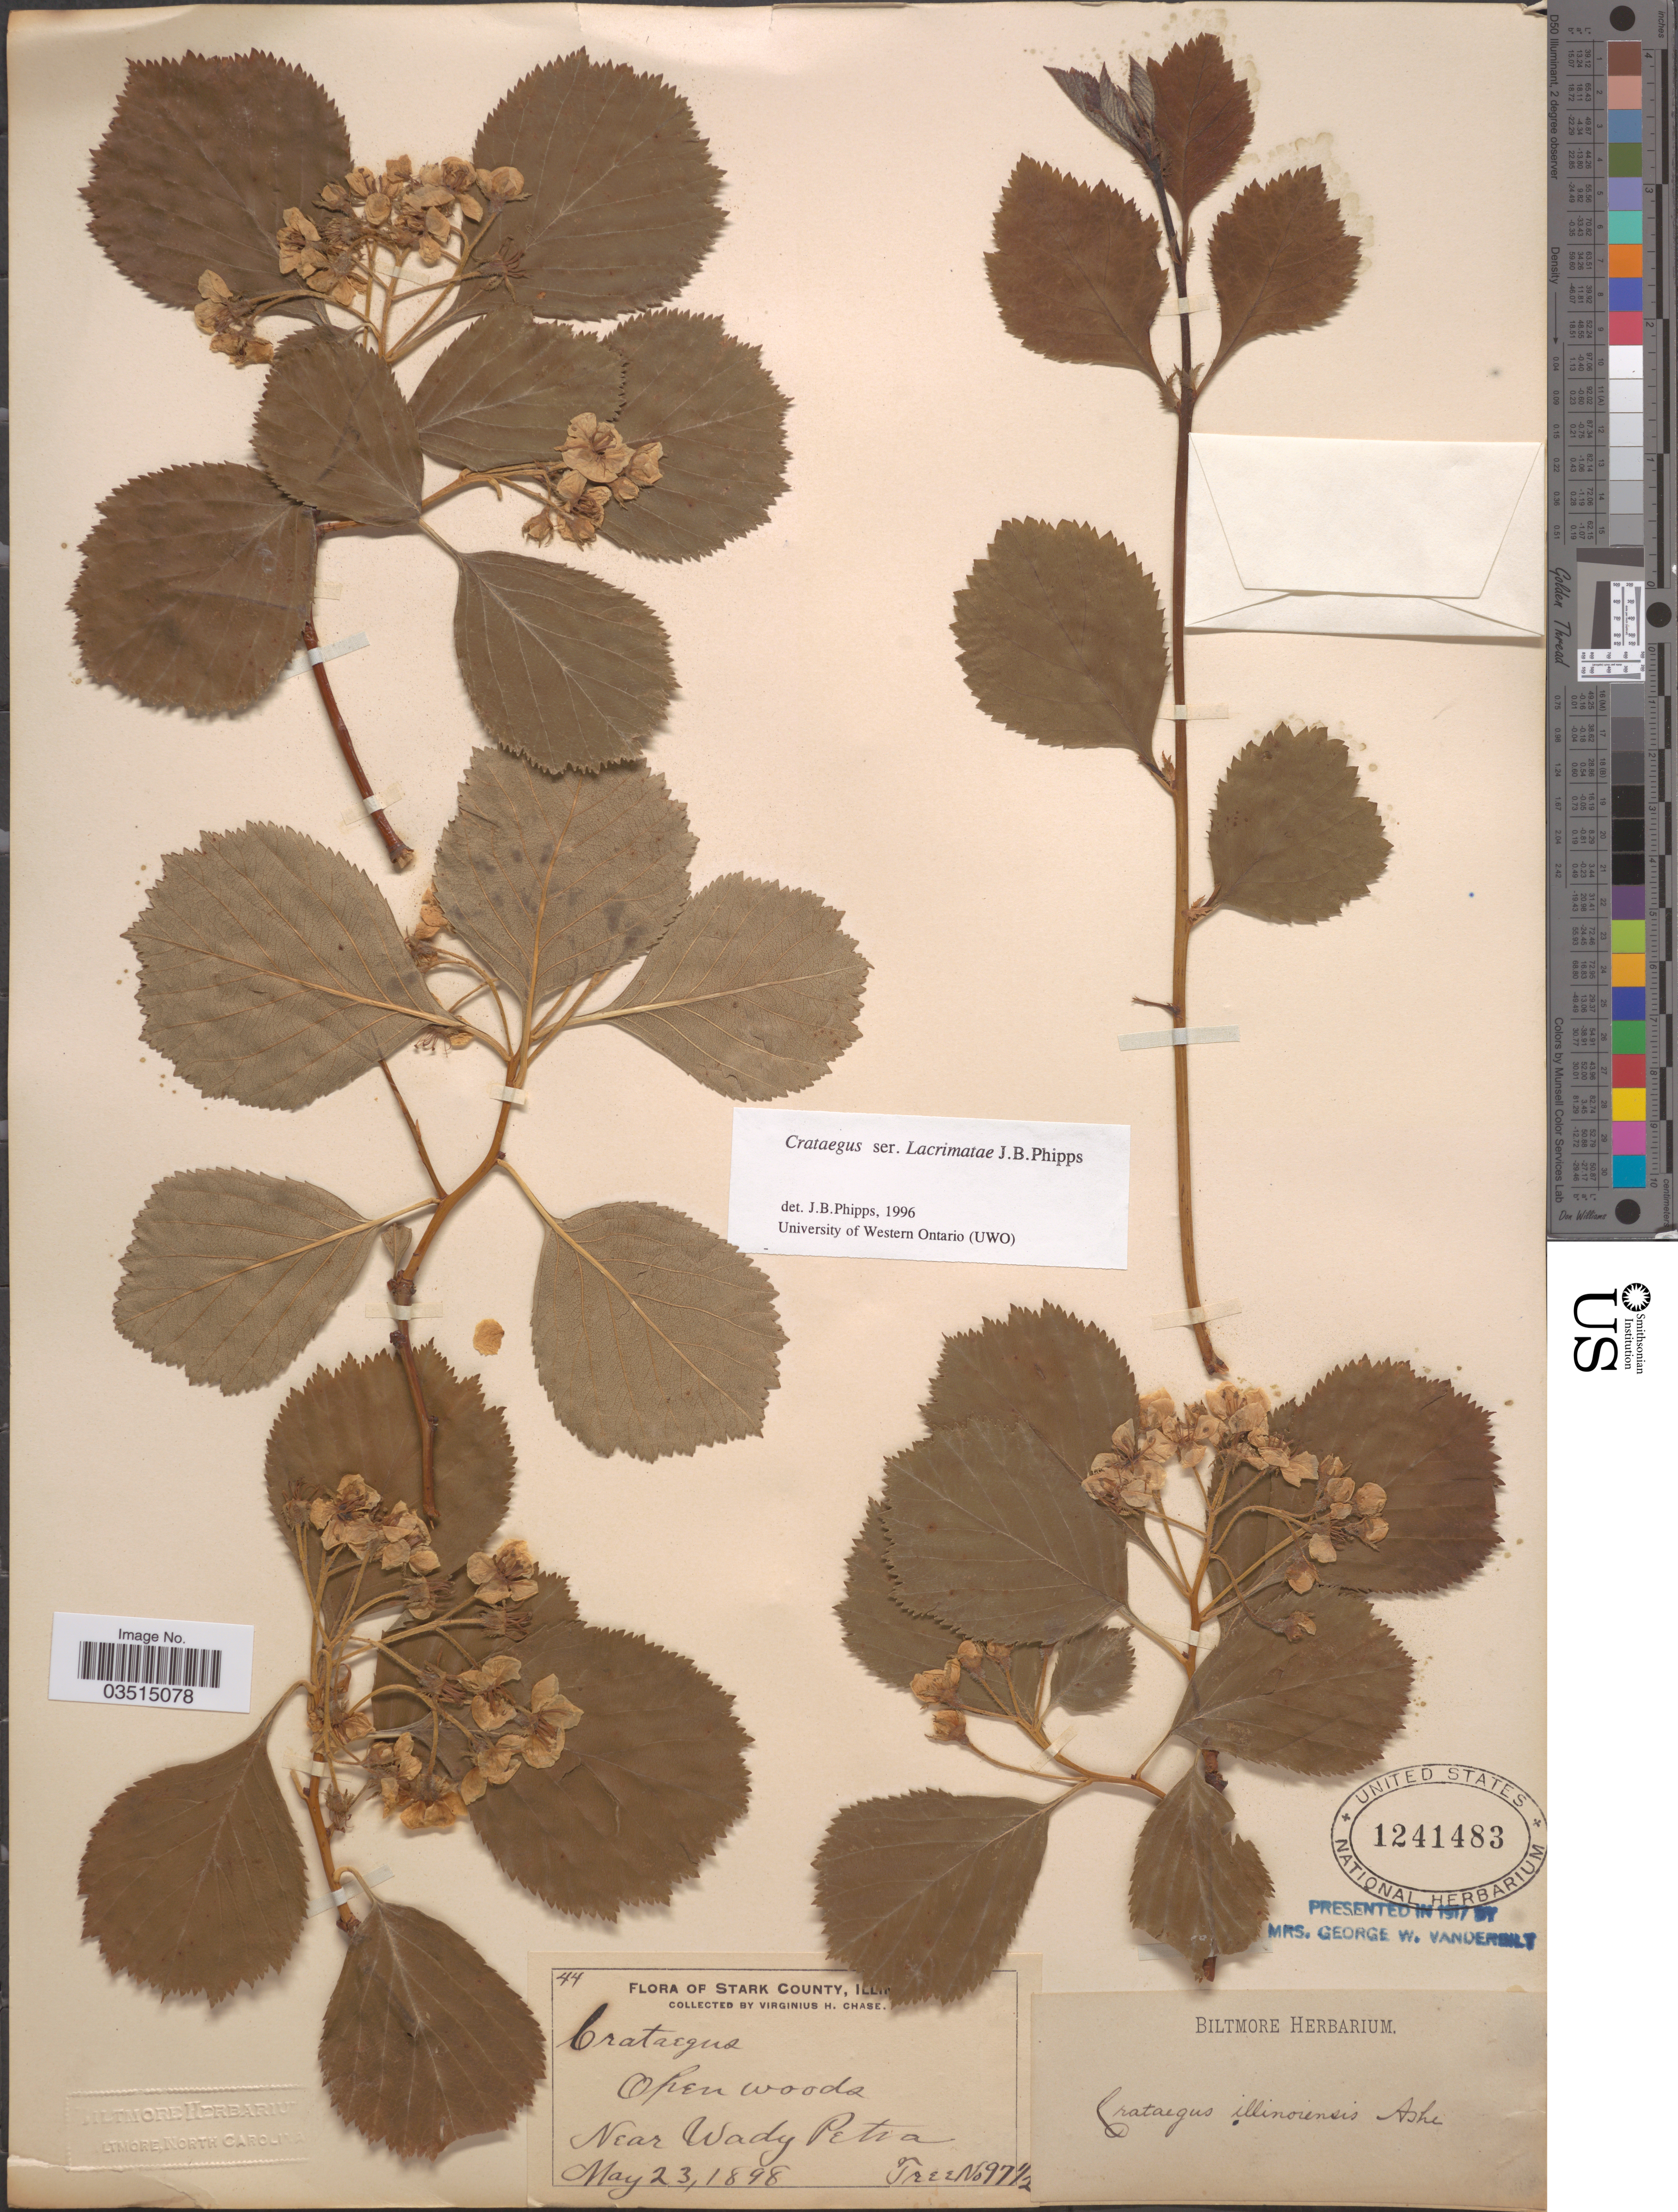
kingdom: Plantae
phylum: Tracheophyta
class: Magnoliopsida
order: Rosales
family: Rosaceae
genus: Crataegus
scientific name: Crataegus illinoiensis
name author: Ashe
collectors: V. H. Chase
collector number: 44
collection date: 1898-05-23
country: United States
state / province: Illinois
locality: Stark County. Near Wady Petra.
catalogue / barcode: US 1241483